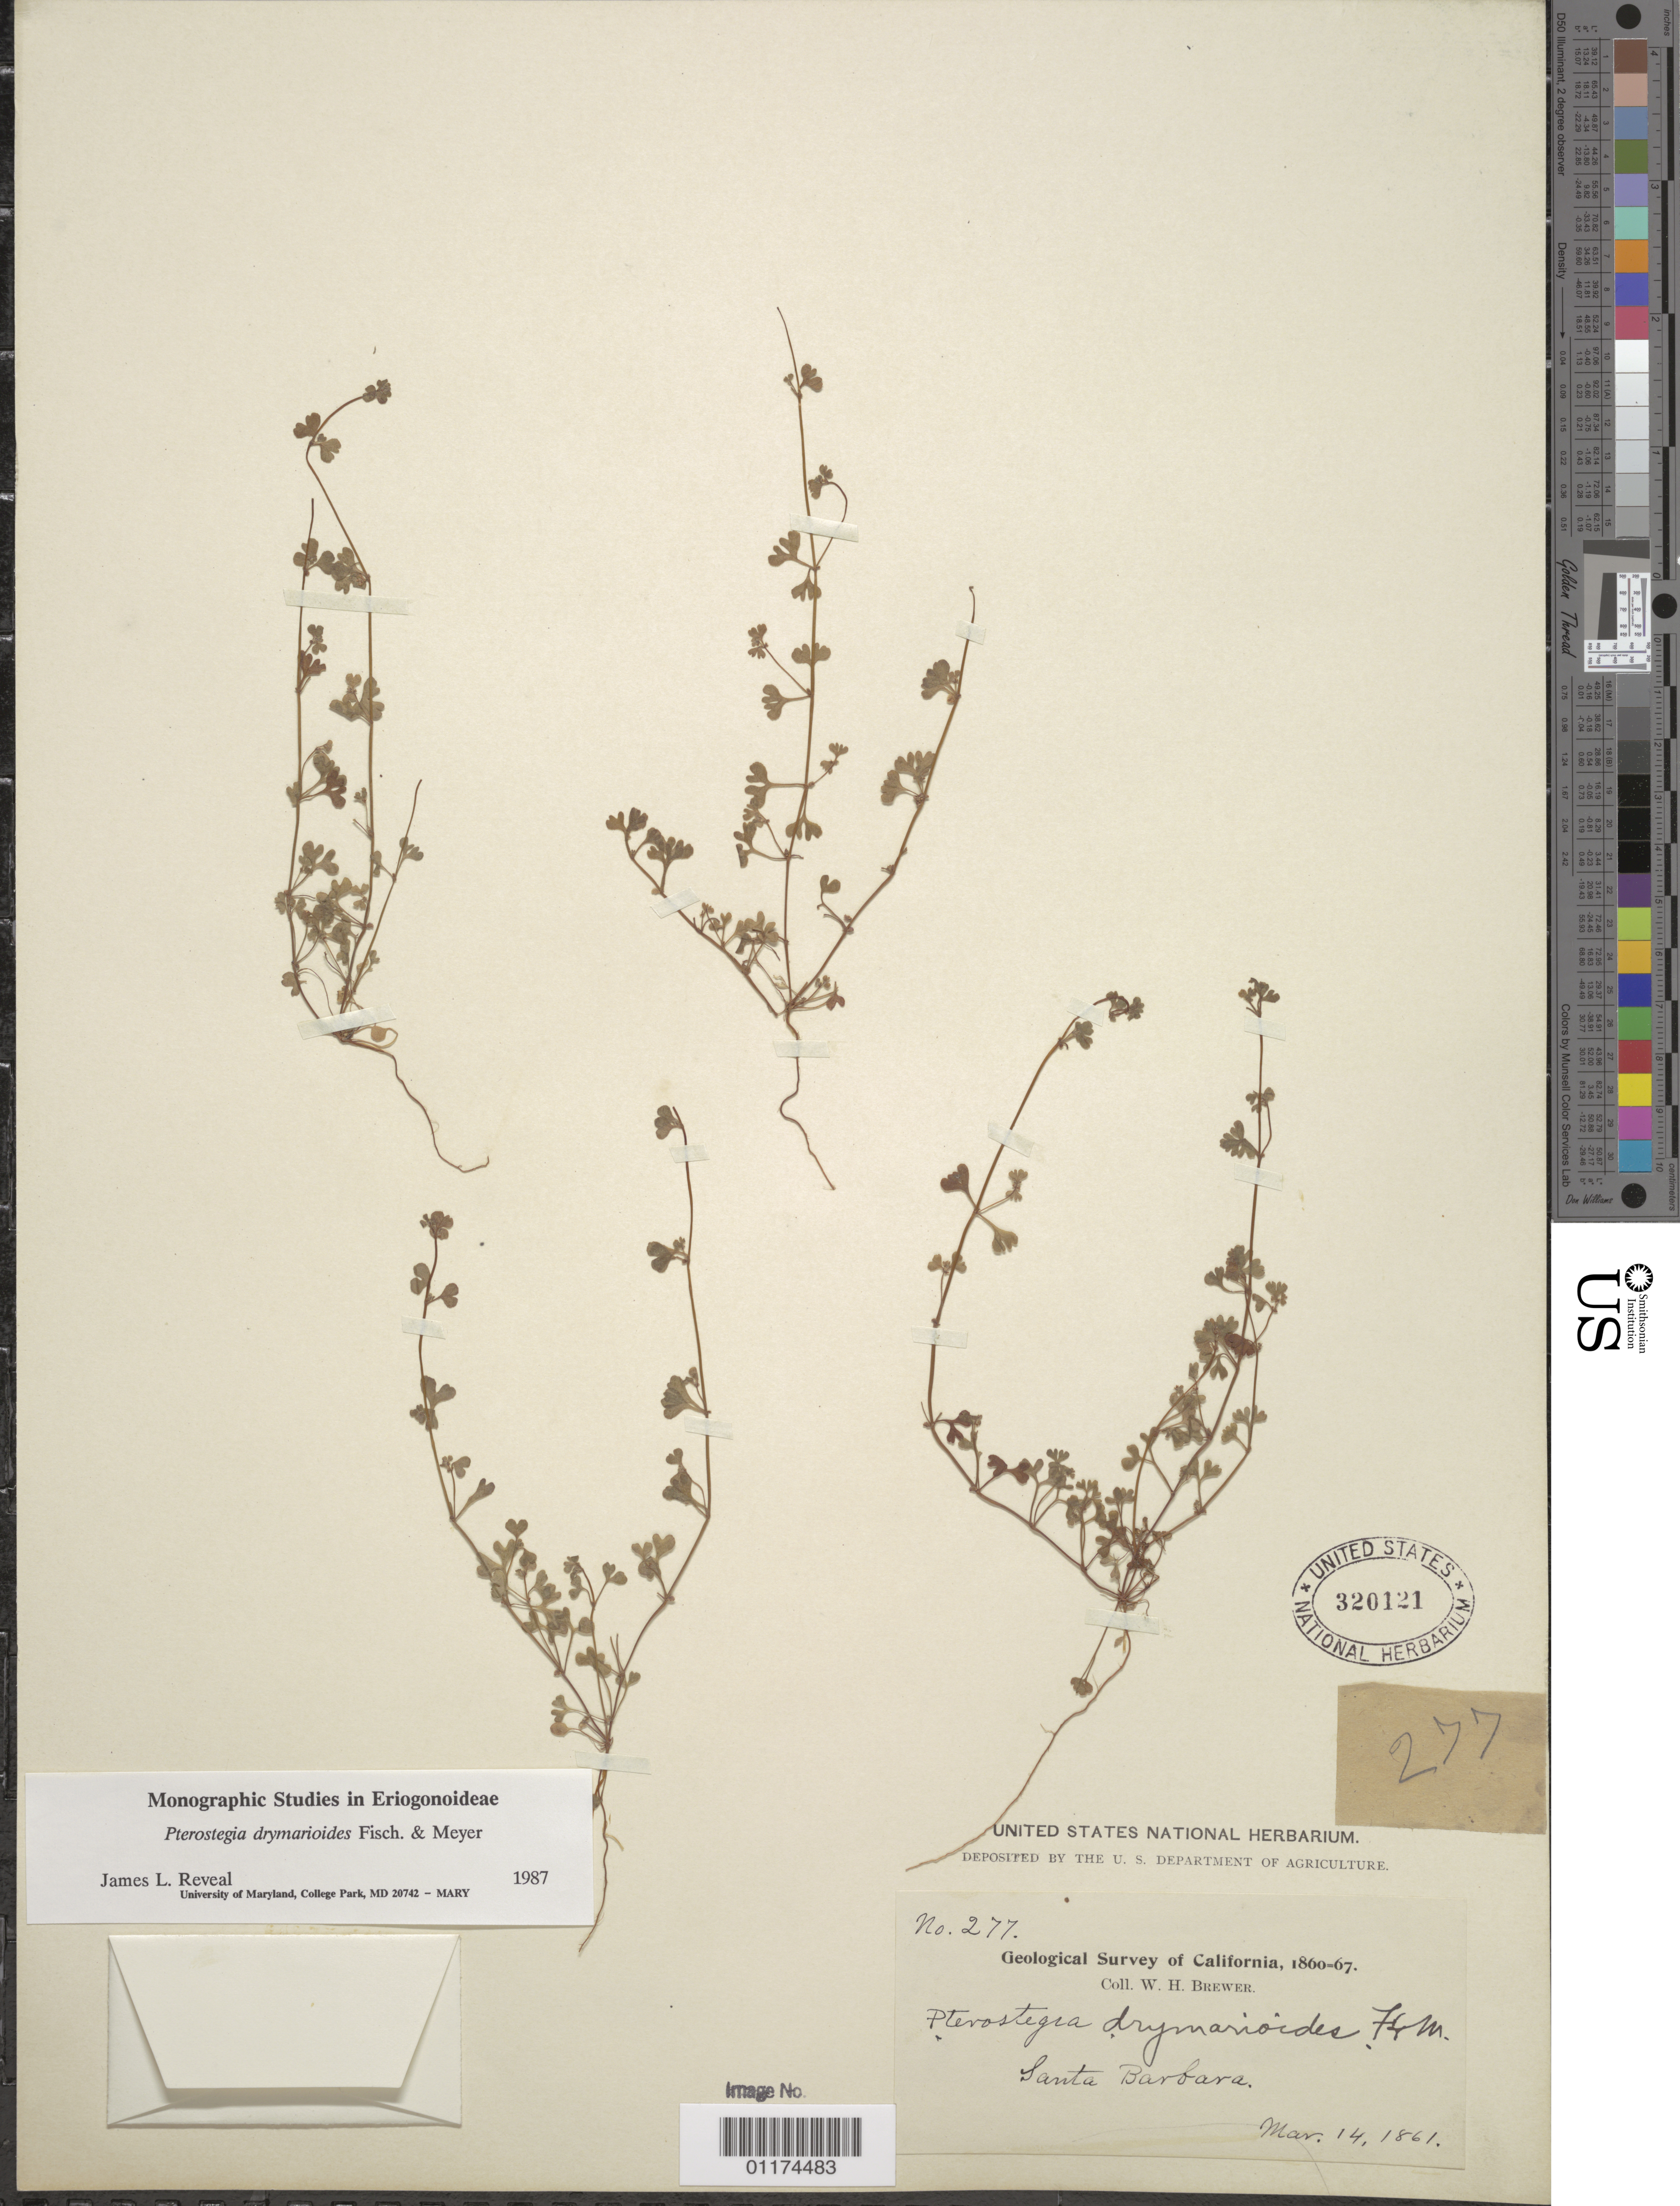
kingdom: Plantae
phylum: Tracheophyta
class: Magnoliopsida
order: Caryophyllales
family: Polygonaceae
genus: Pterostegia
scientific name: Pterostegia drymarioides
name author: Fisch. & C.A. Mey.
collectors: W. H. Brewer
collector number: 277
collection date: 1861-03-14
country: United States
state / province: California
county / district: Santa Barbara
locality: Santa Barbara.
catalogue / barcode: US 320121